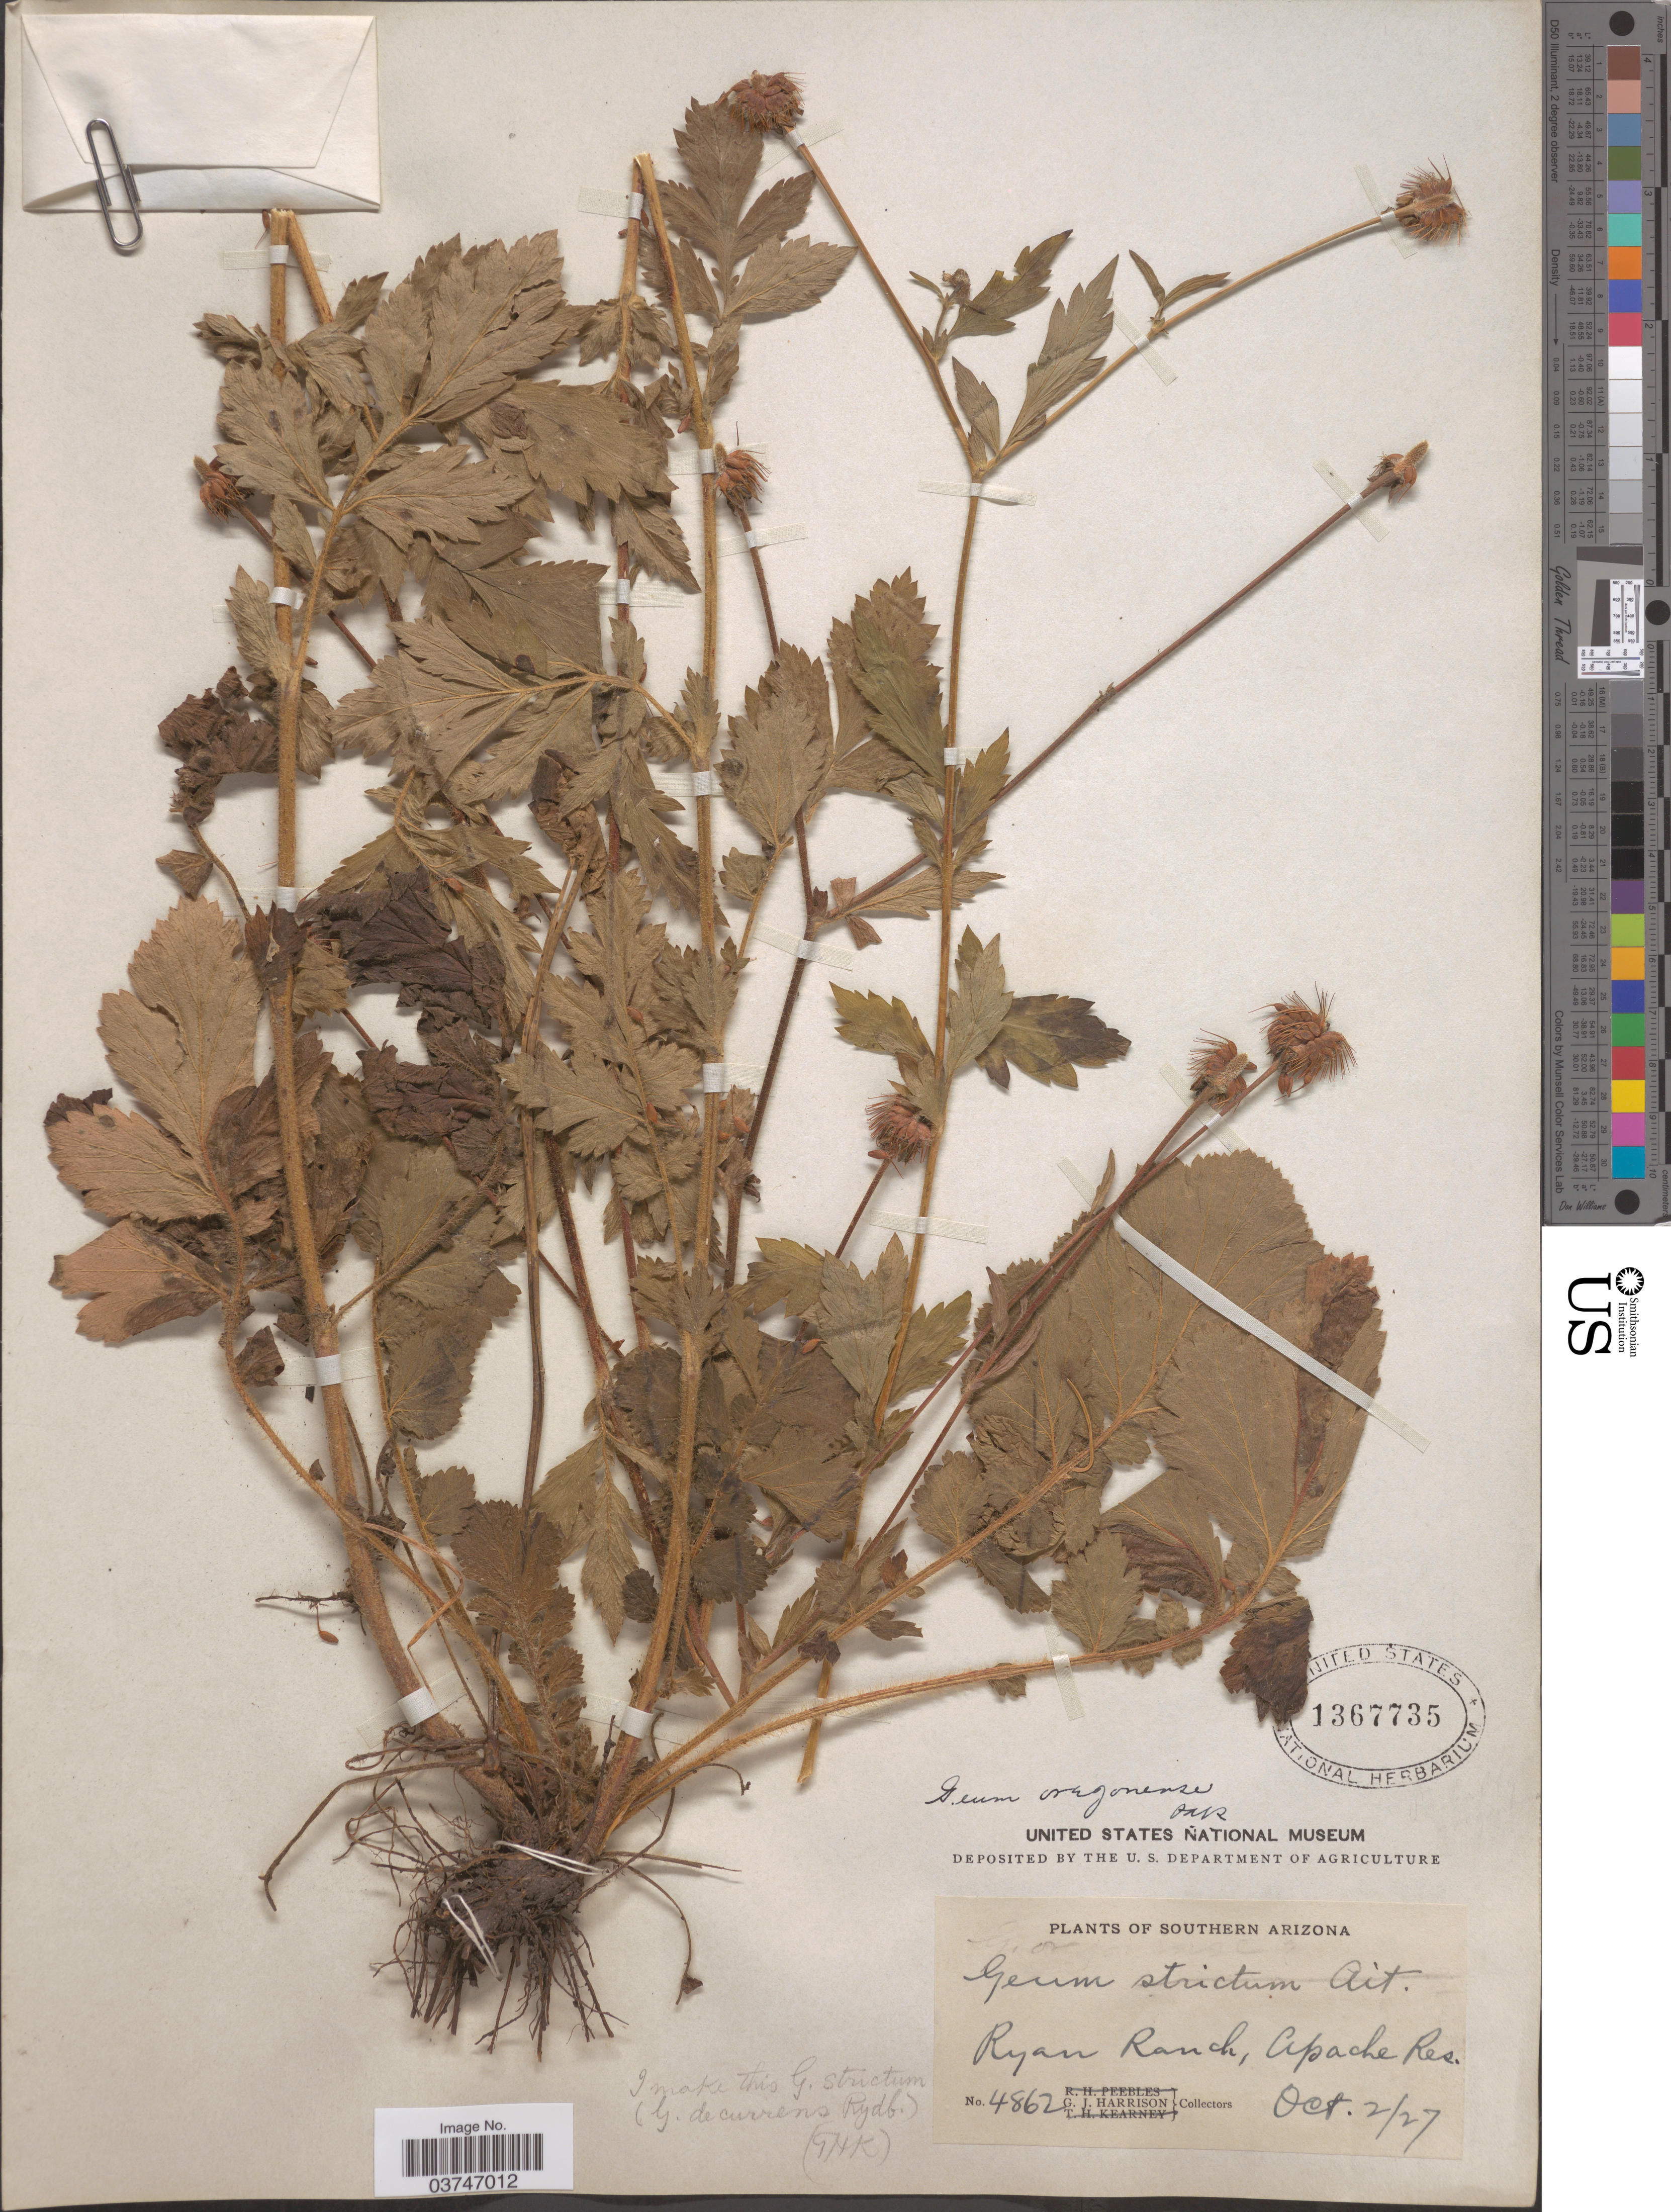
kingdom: Plantae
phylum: Tracheophyta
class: Magnoliopsida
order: Rosales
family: Rosaceae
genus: Geum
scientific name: Geum aleppicum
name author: Jacq.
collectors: G. J. Harrison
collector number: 4862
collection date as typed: Transcribed d/m/y: 2/10/27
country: United States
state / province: Arizona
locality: Southern Arizona. Ryan Ranch, Apache Res.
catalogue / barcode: US 1367735